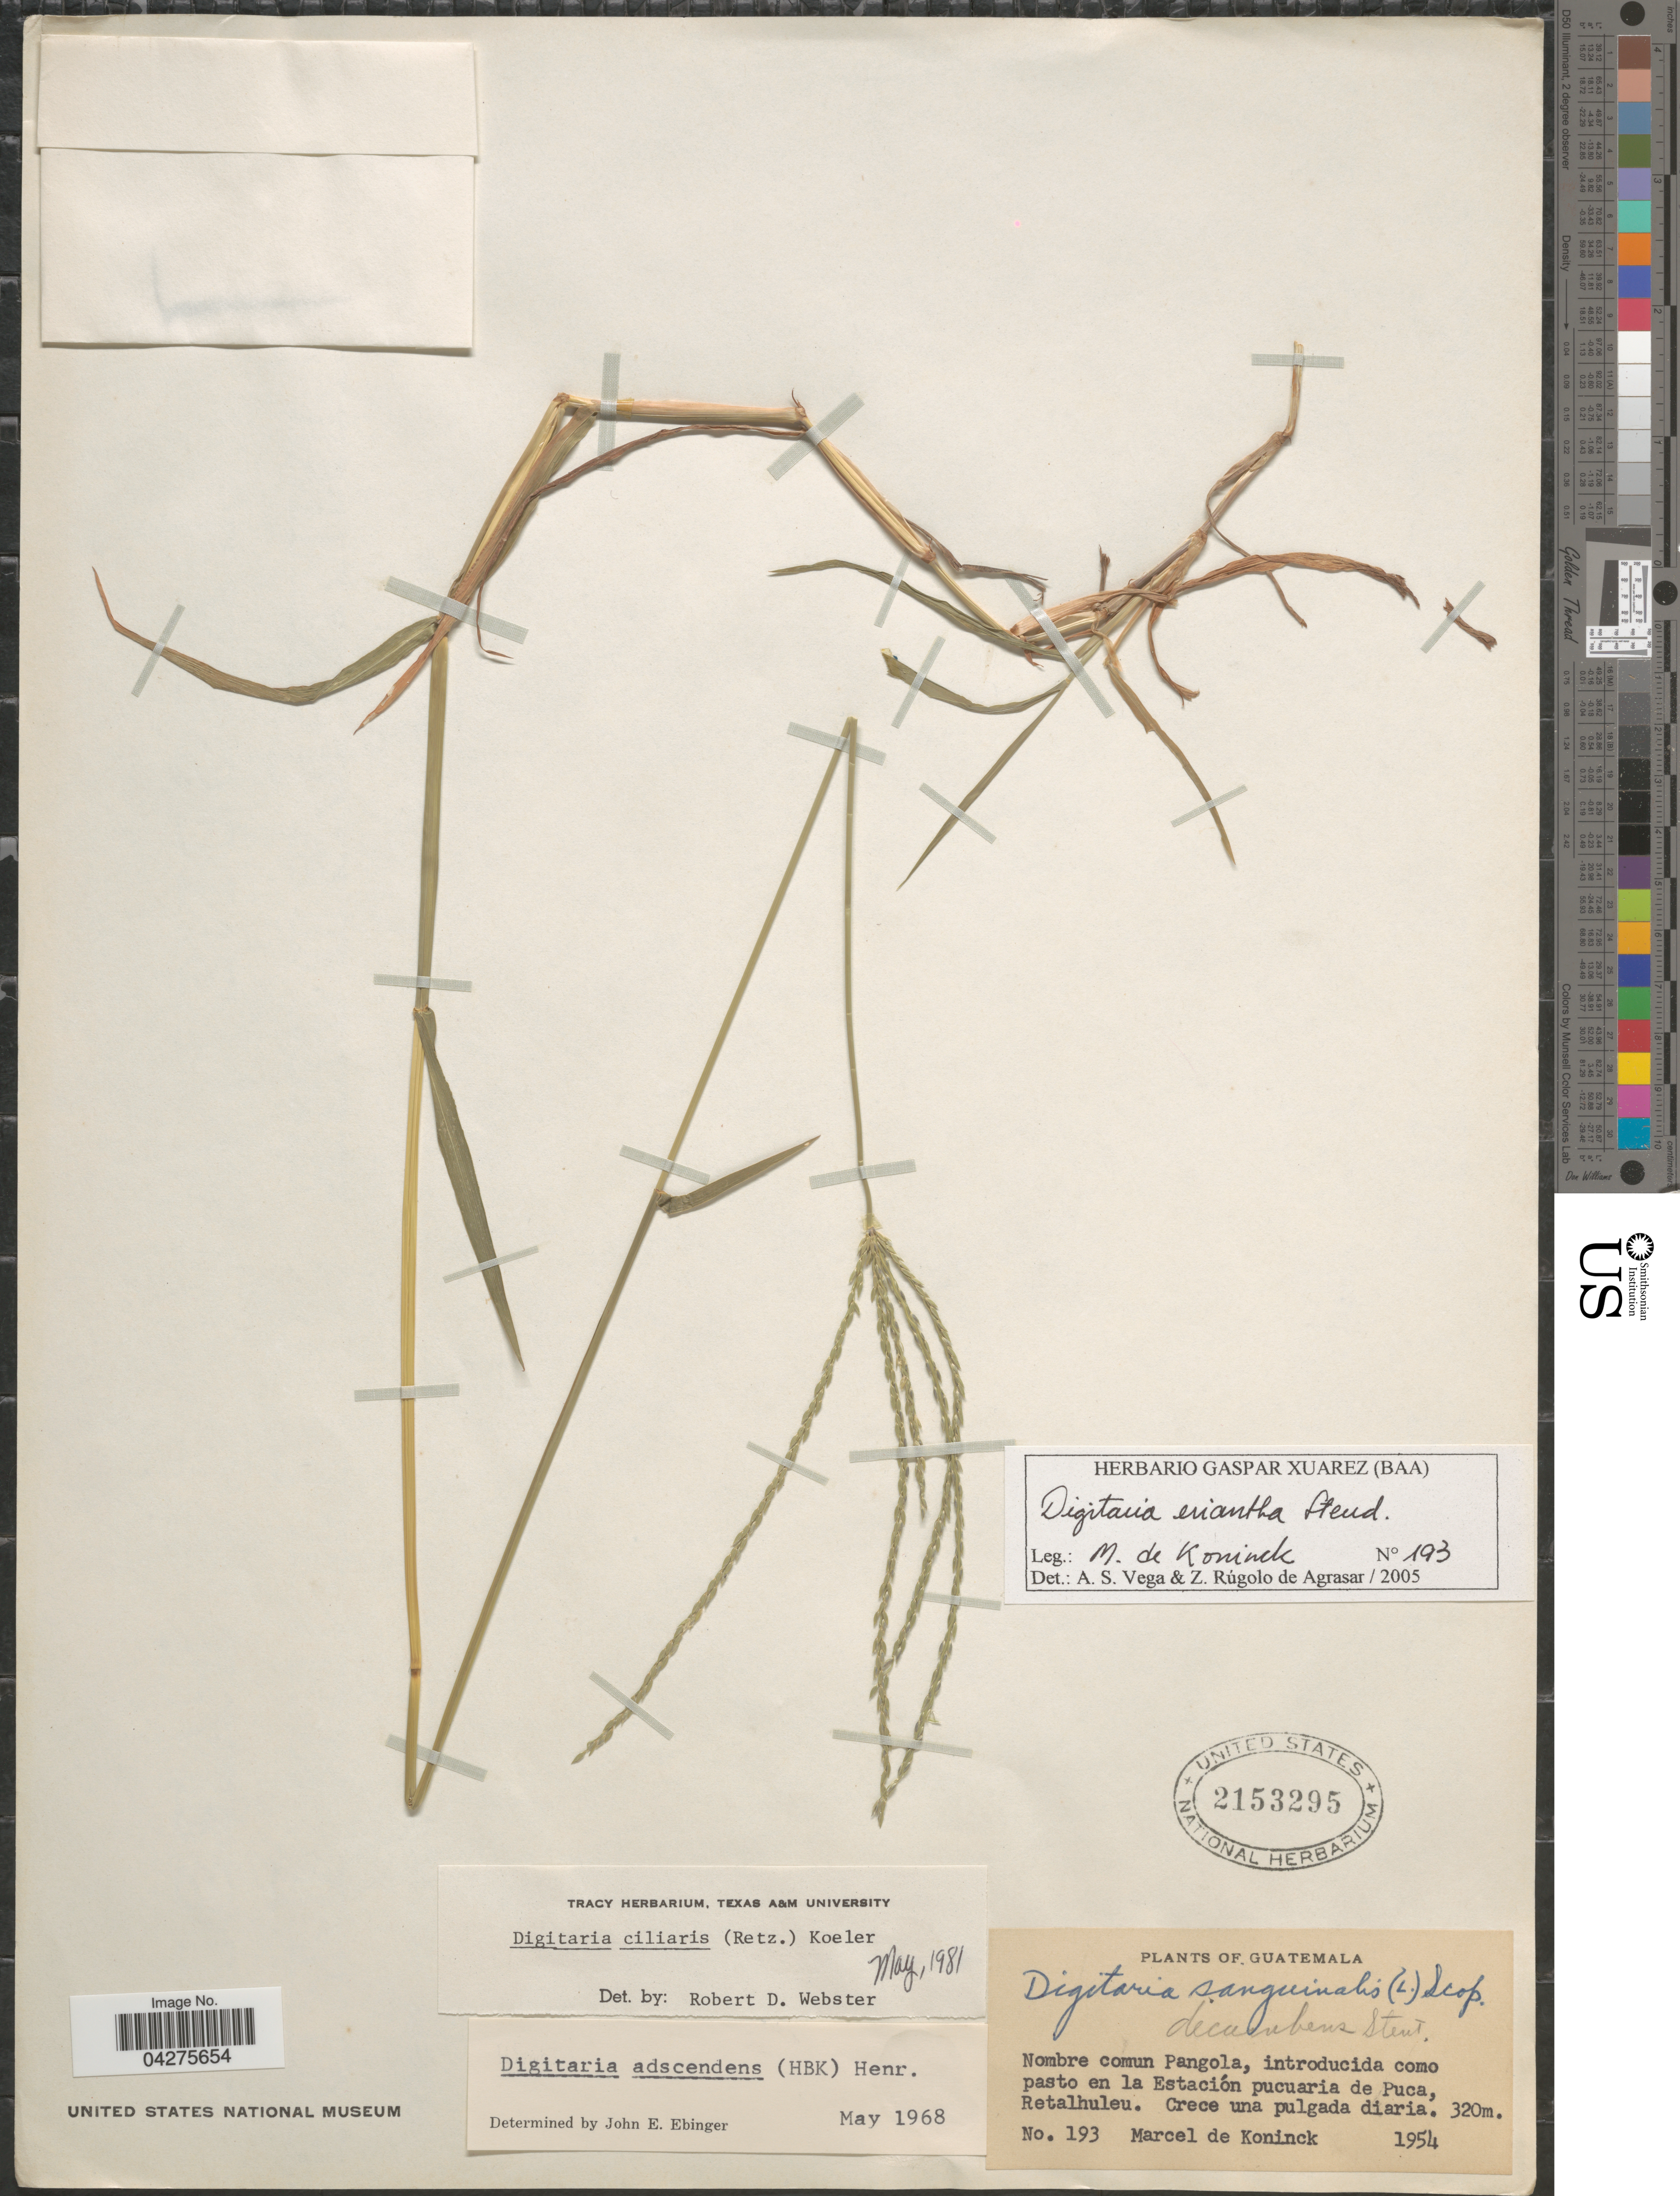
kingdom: Plantae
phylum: Tracheophyta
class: Liliopsida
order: Poales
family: Poaceae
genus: Digitaria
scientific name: Digitaria eriantha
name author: Steud.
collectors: M. Koninck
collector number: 193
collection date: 1954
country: Guatemala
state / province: Retalhuleu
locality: Nombre comun Pangola, introducida como pasto en la Estación pucuaria de Puca.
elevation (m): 320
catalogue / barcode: US 2153295